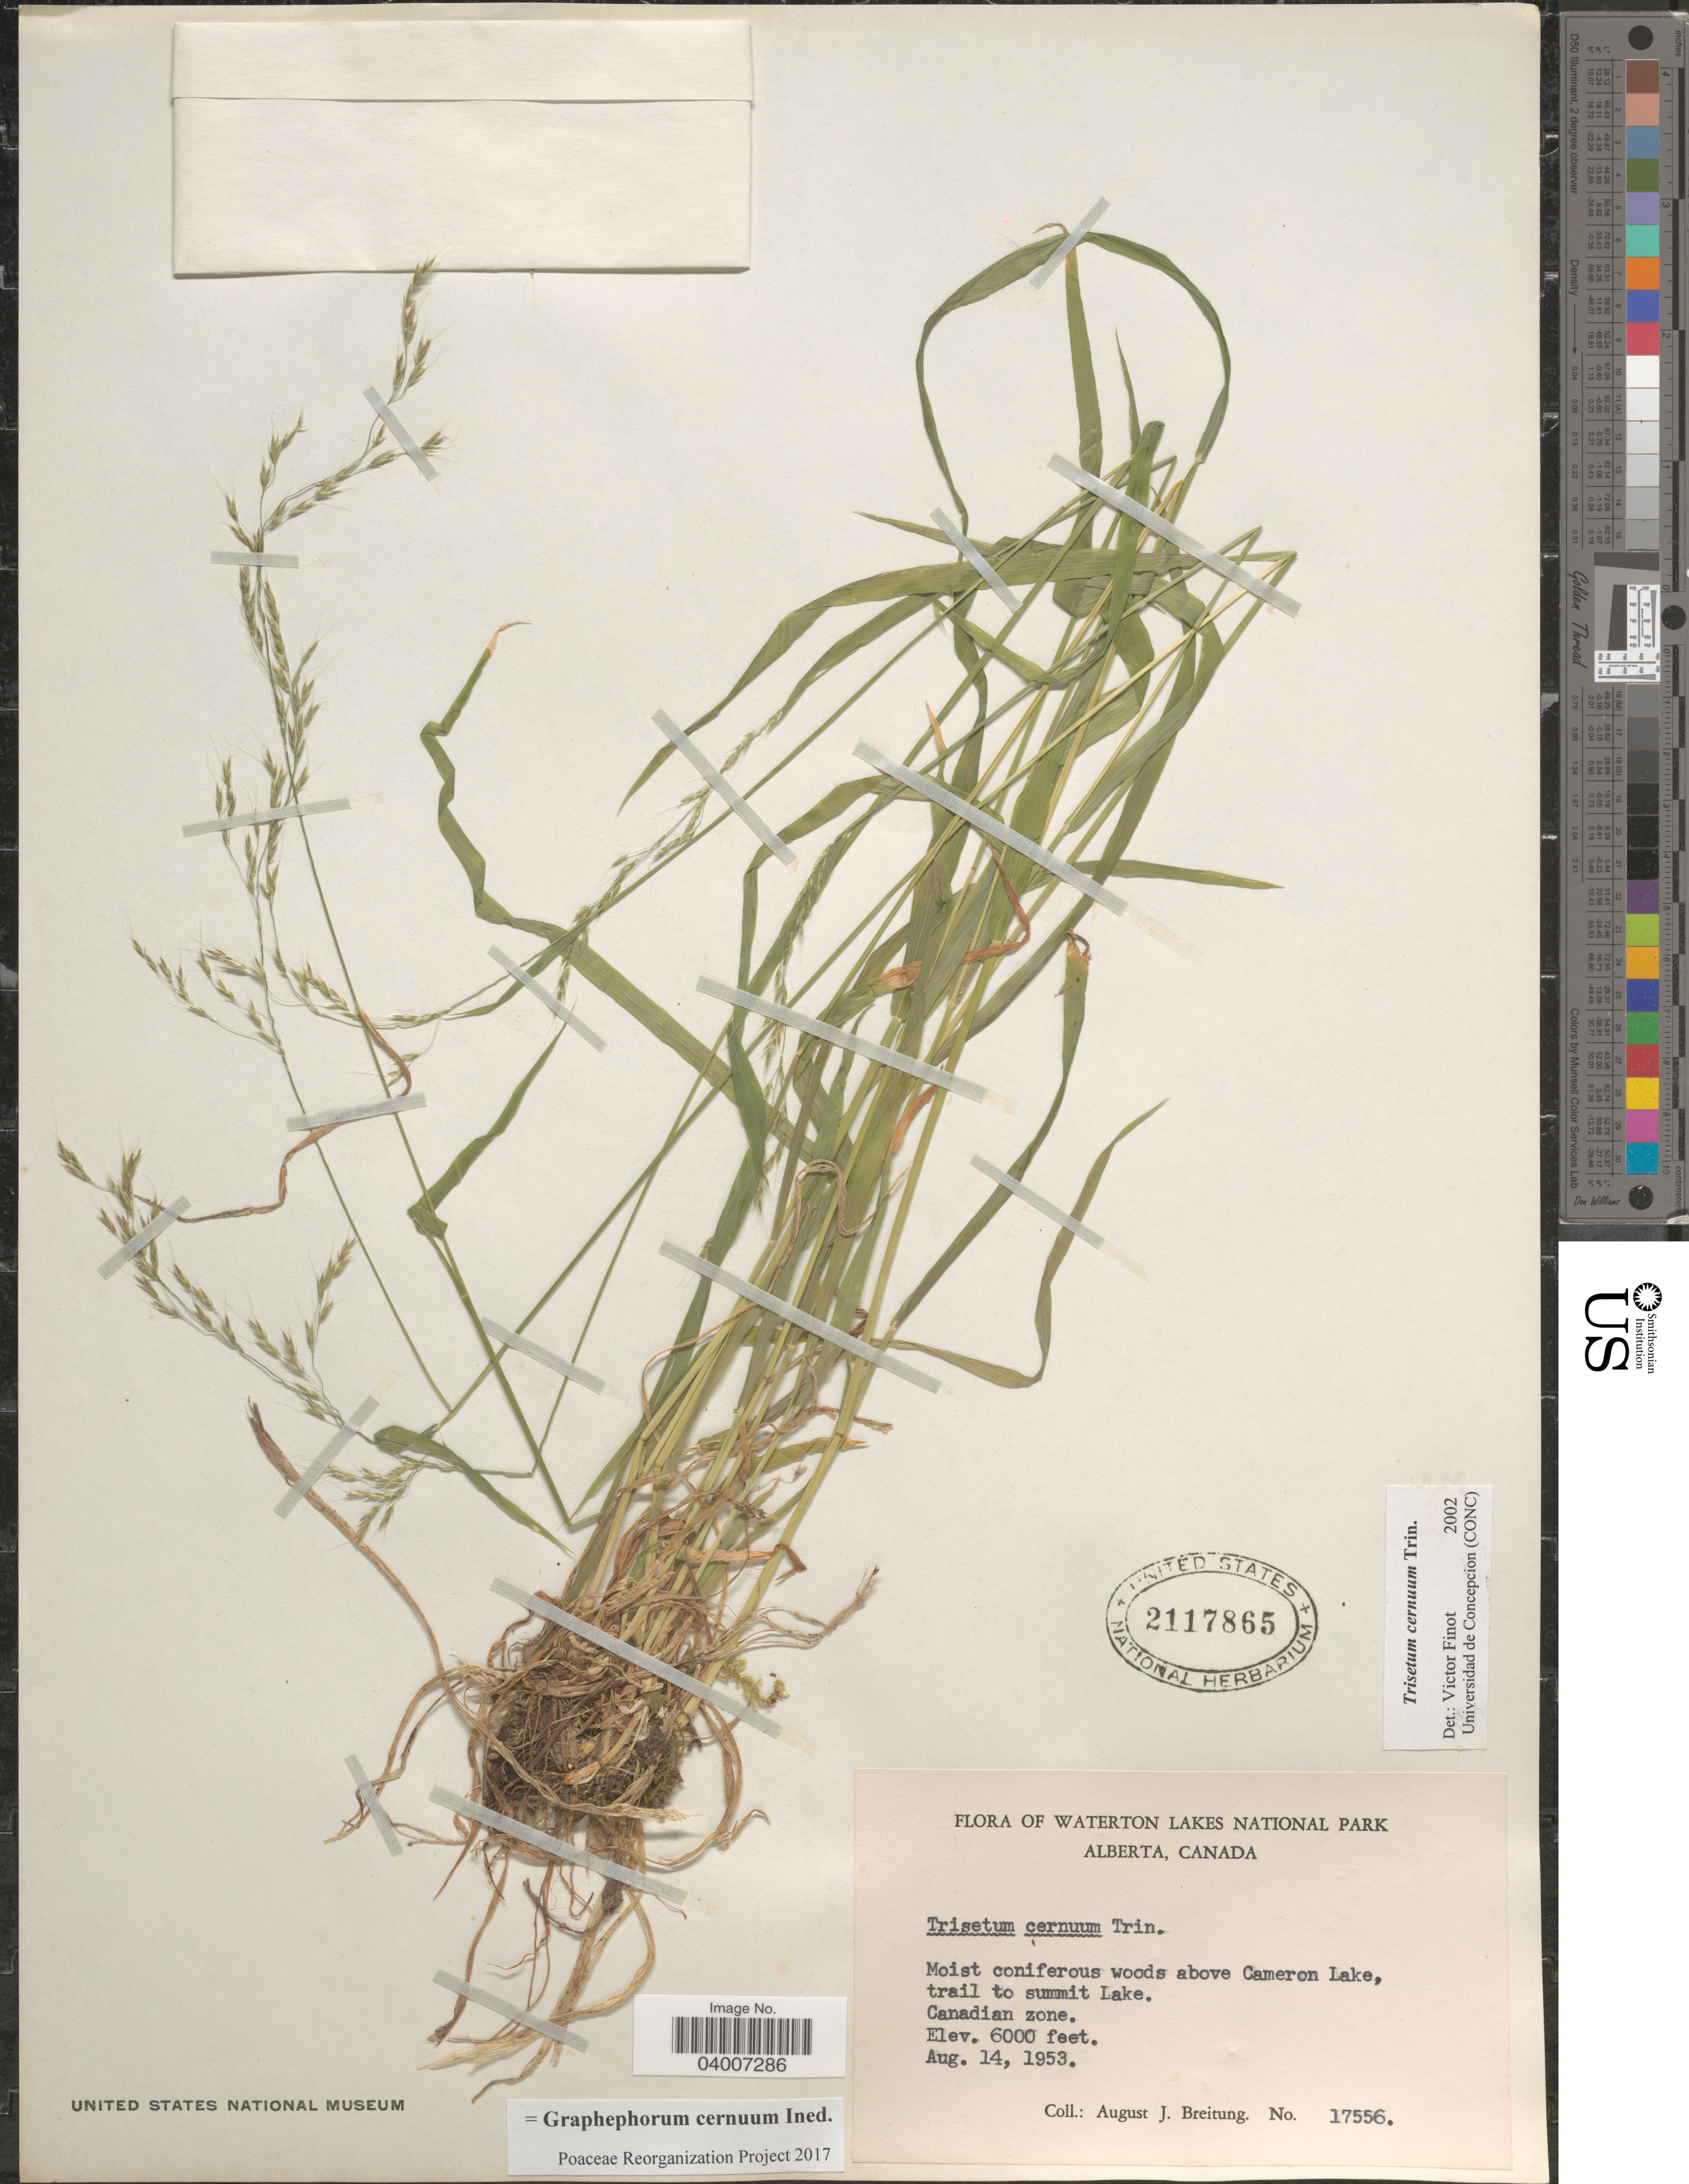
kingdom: Plantae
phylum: Tracheophyta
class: Liliopsida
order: Poales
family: Poaceae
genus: Graphephorum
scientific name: Graphephorum cernuum ined.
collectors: A. Breitung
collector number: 17556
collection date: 1953-08-14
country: Canada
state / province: Alberta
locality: Waterton Lakes National Park. Moist coniferous woods above Cameron Lake, trail to summit Lake. Canadian zone.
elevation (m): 1829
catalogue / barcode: US 2117865